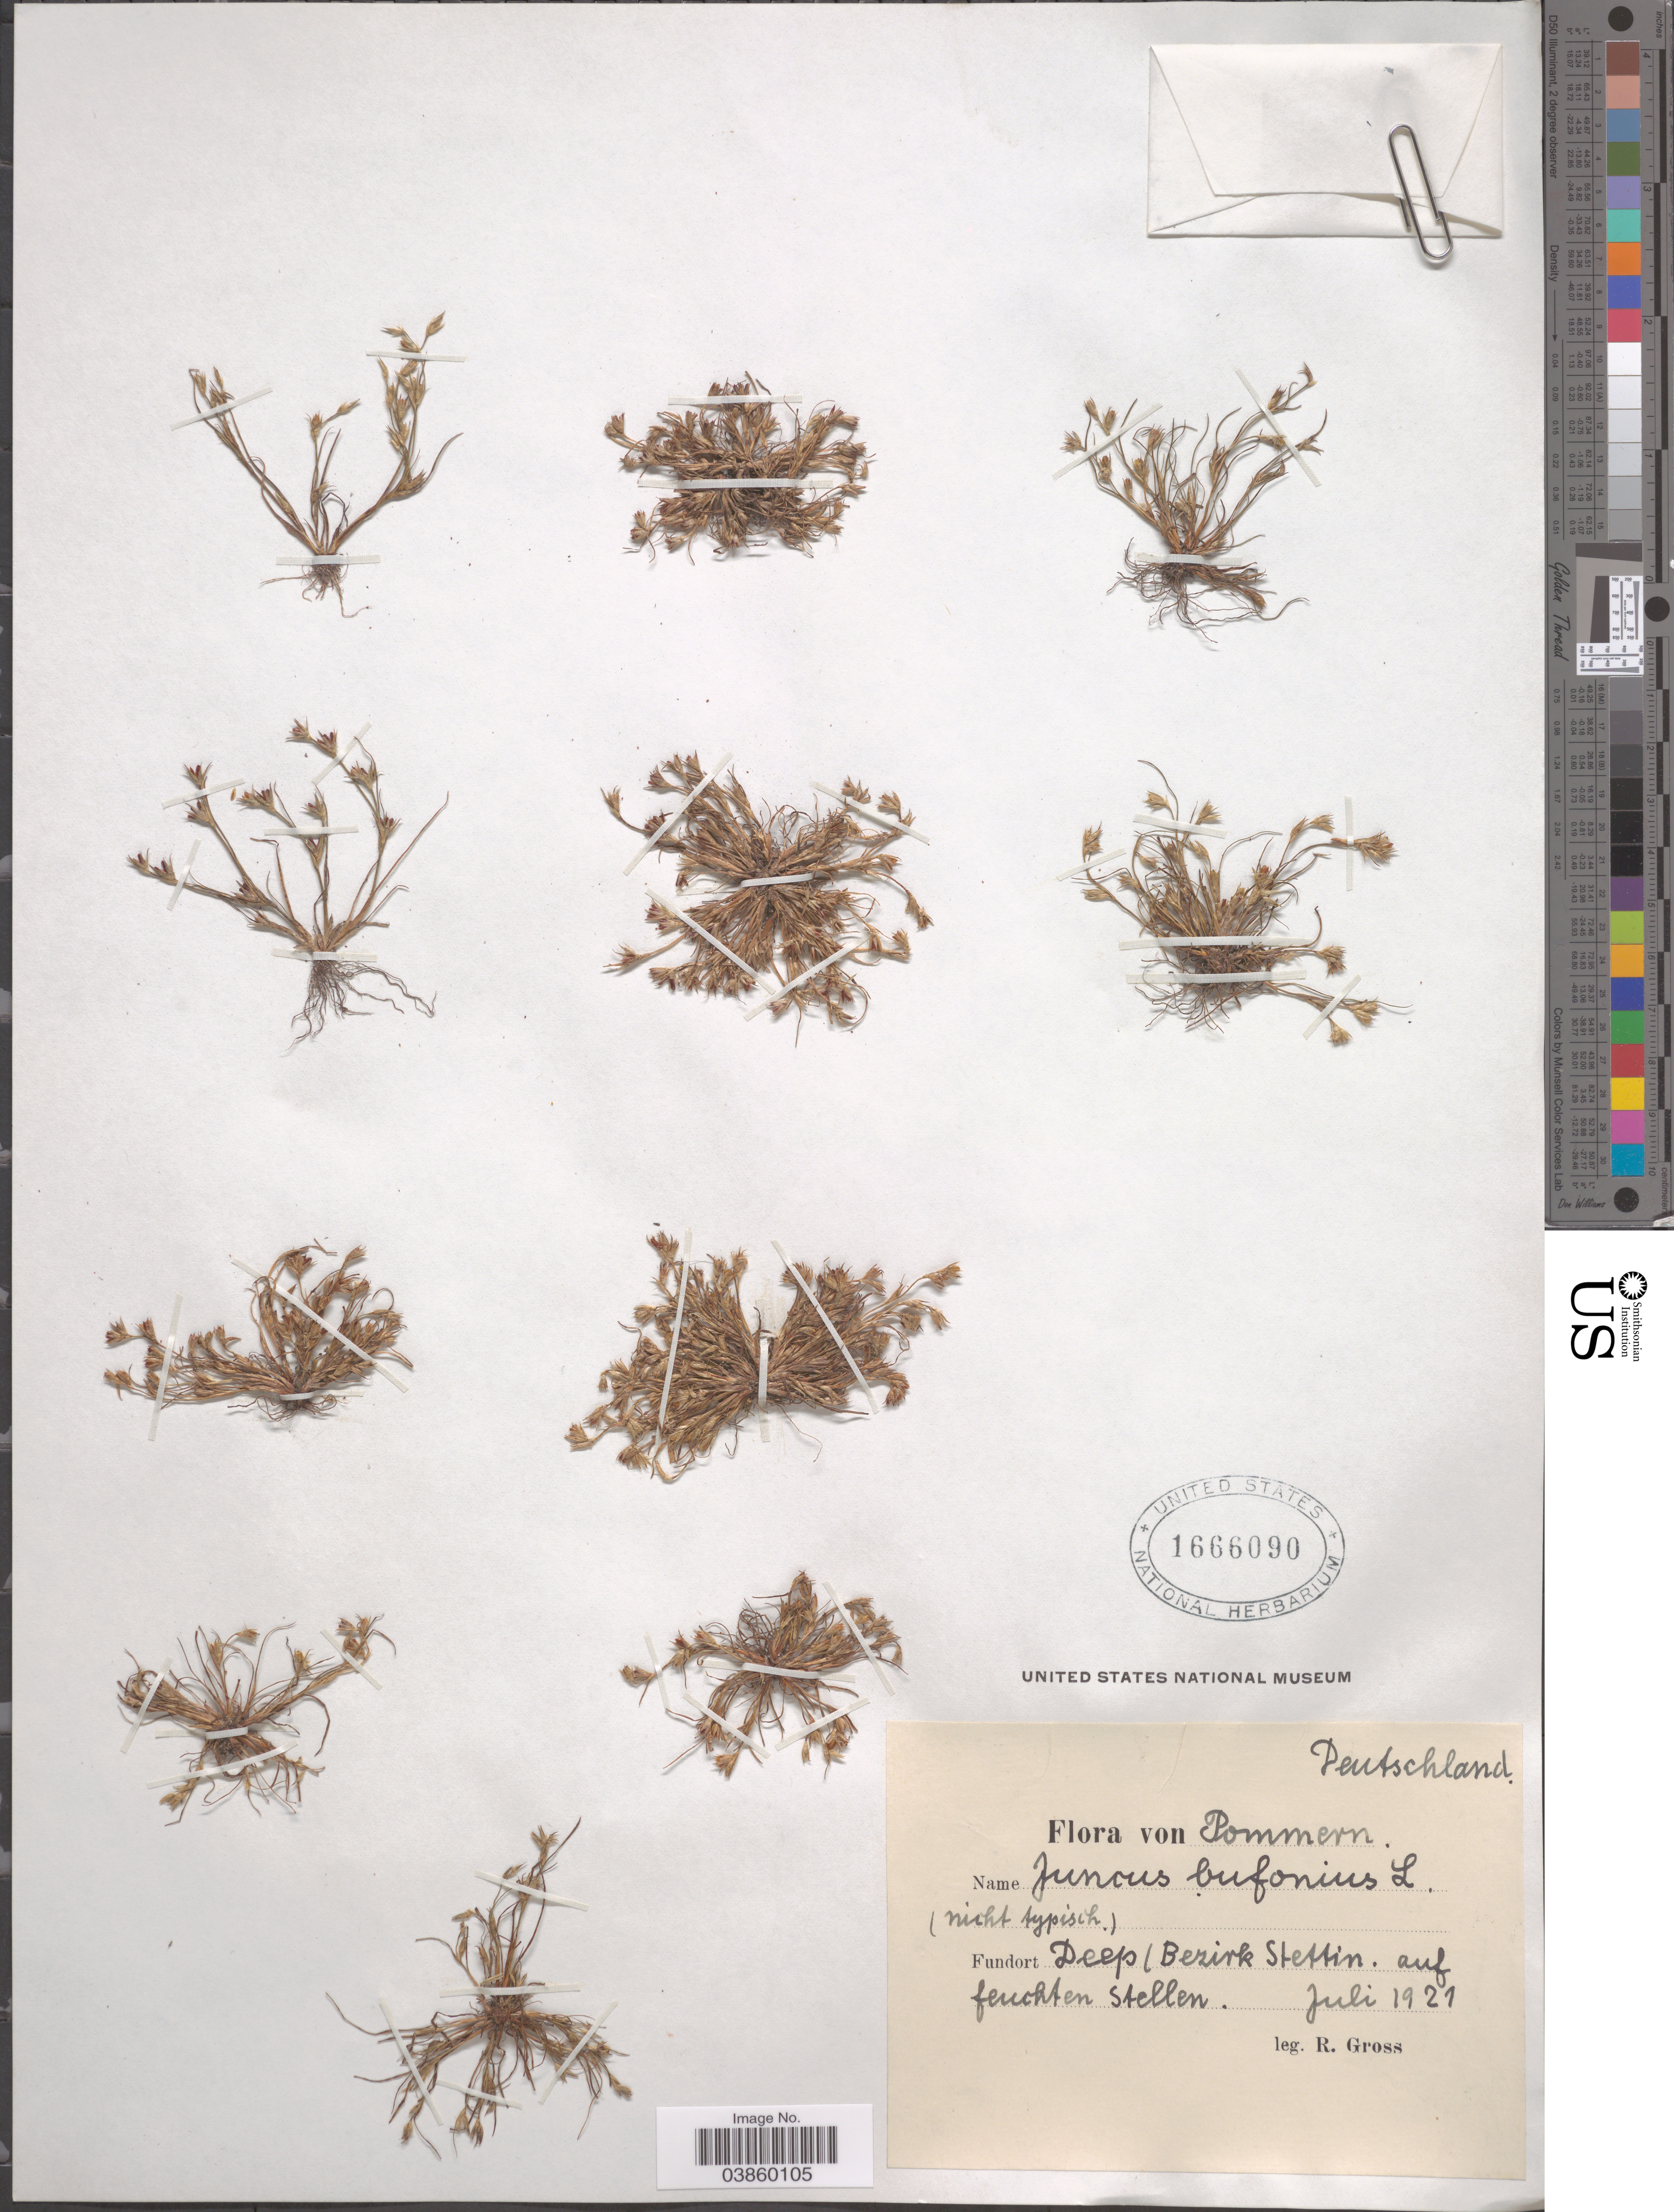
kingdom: Plantae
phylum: Tracheophyta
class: Liliopsida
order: Poales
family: Juncaceae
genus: Juncus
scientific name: Juncus bufonius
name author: L.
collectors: R. Gross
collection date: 1921-07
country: Germany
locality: Deutschland. Pommern. Deep/Bezirk Stettin. auf feuchten Stellen.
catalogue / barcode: US 1666090